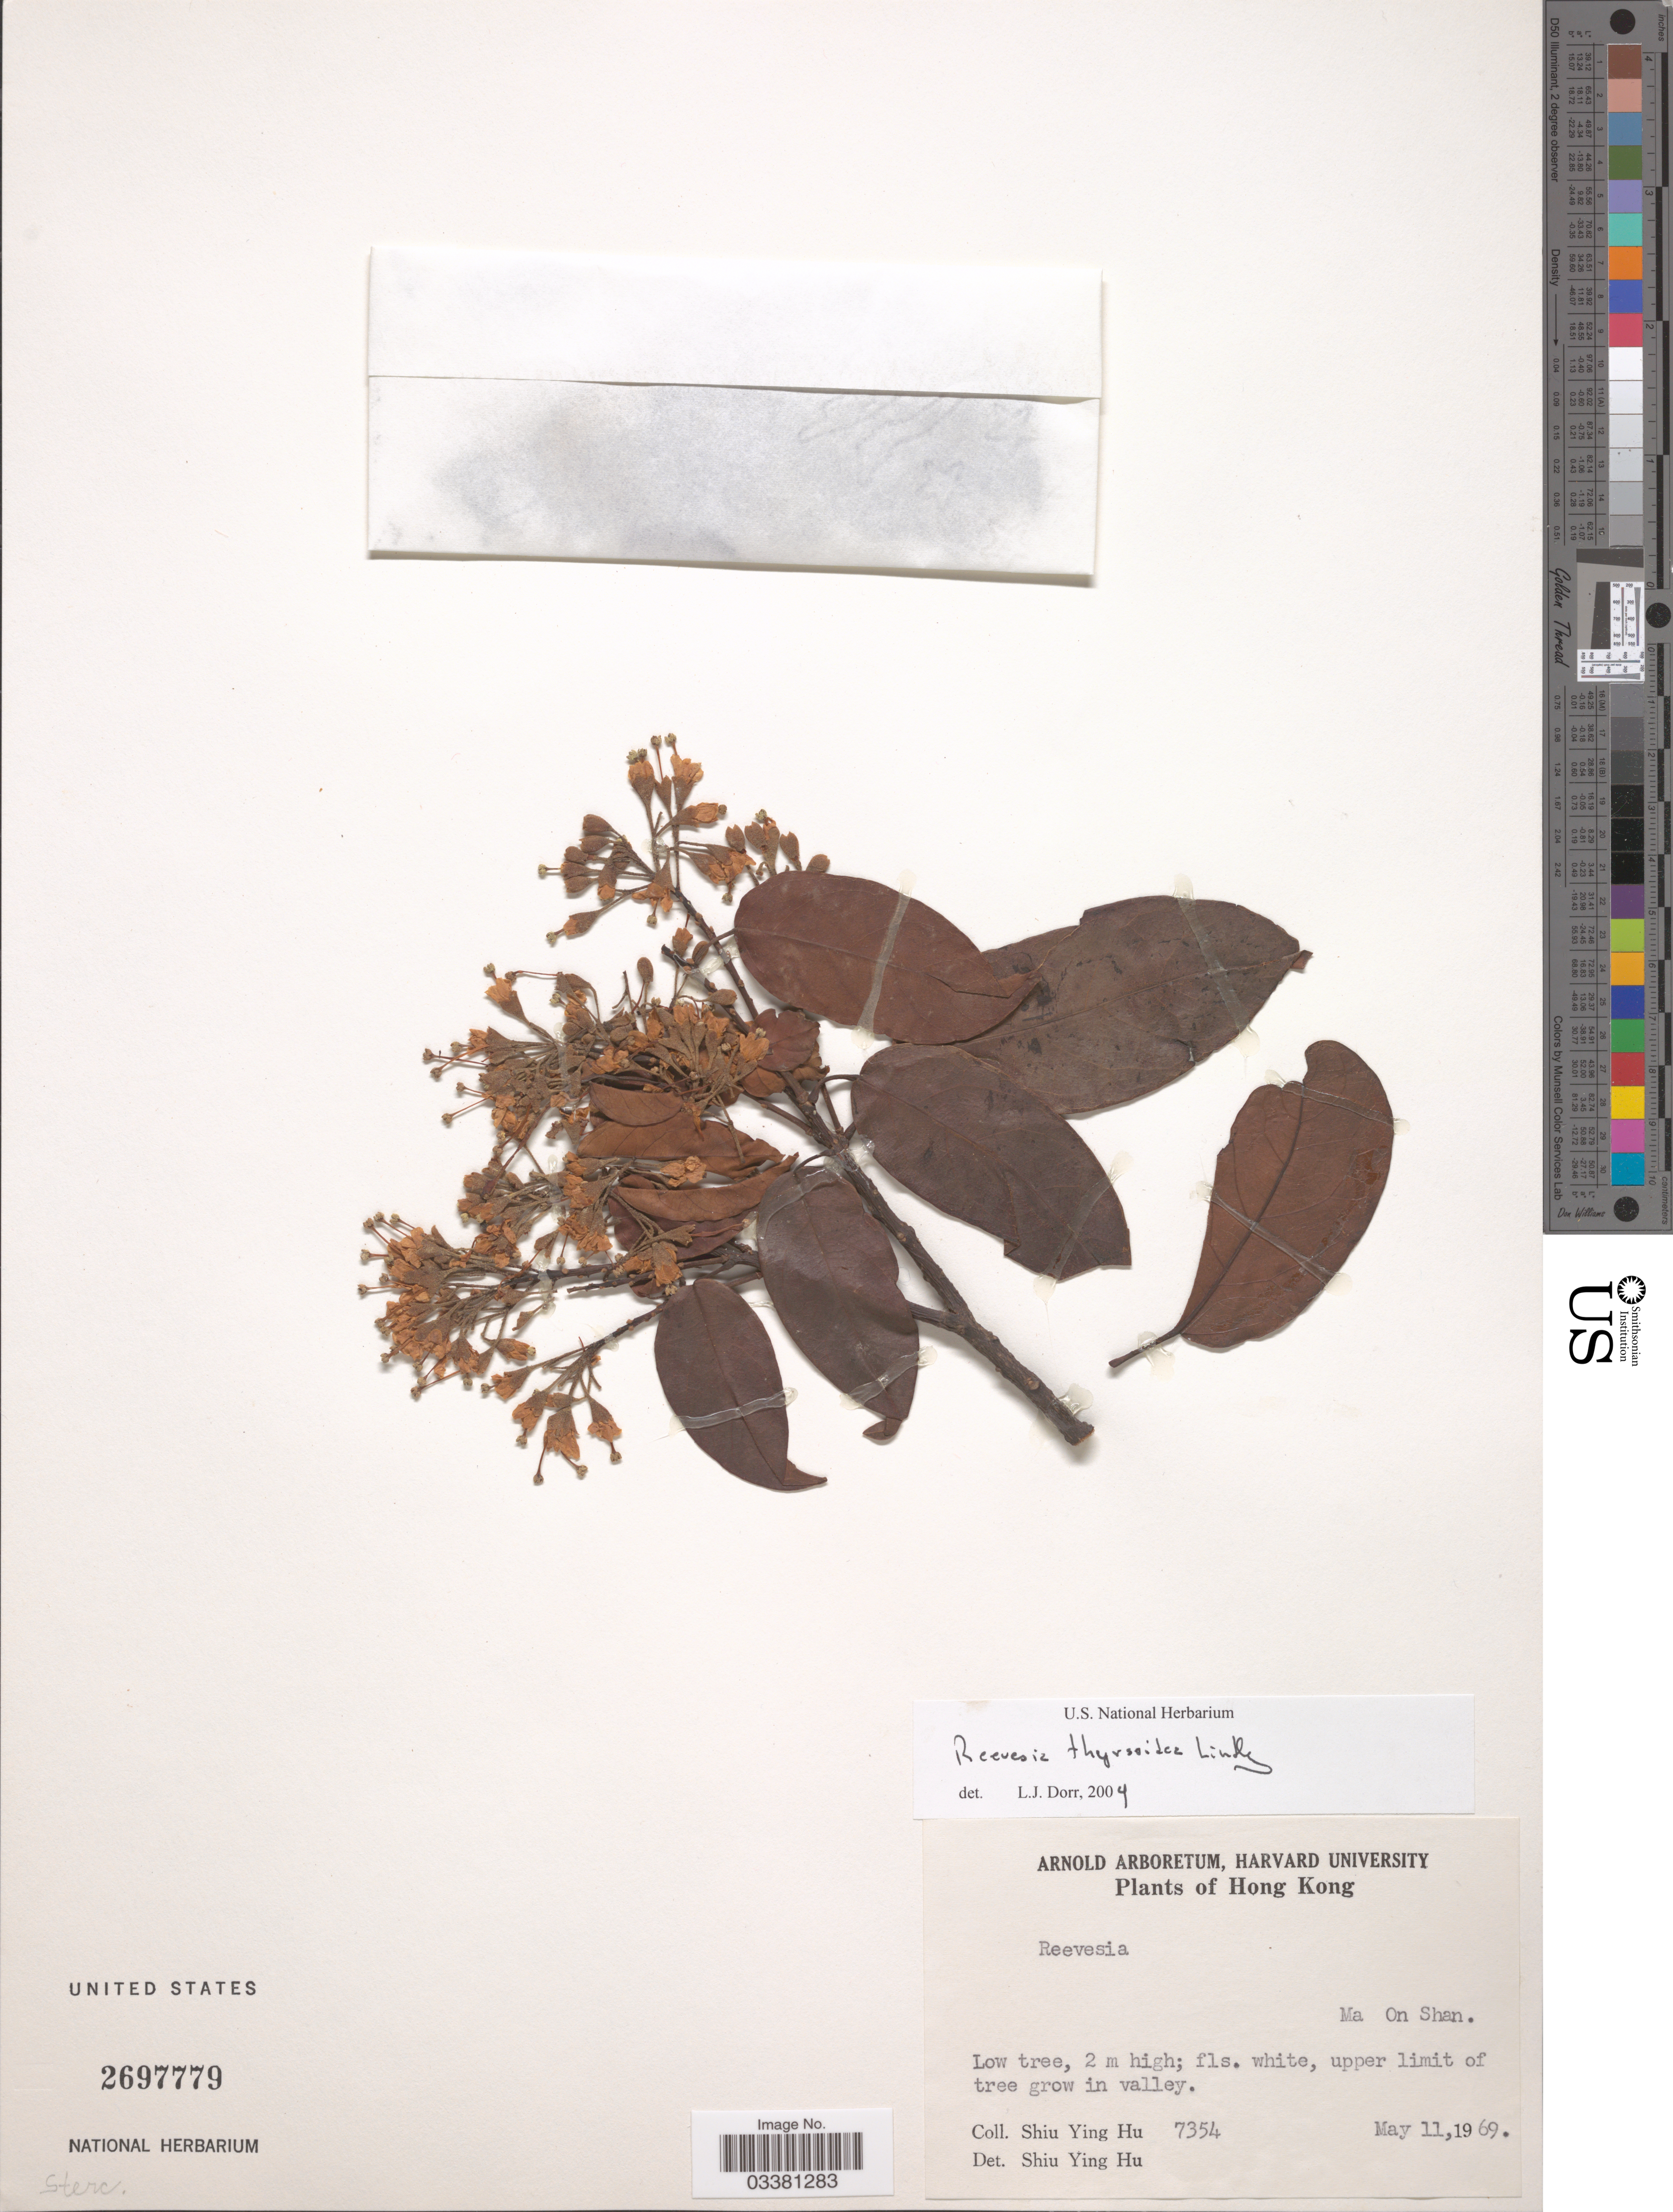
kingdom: Plantae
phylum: Tracheophyta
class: Magnoliopsida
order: Malvales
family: Malvaceae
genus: Reevesia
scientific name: Reevesia thyrsoidea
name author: Lindl.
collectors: S. Y. Hu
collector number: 7354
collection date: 1969-05-11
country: China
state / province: Hong Kong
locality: Ma On Shan. Upper limit of tree grow in valley.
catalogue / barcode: US 2697779